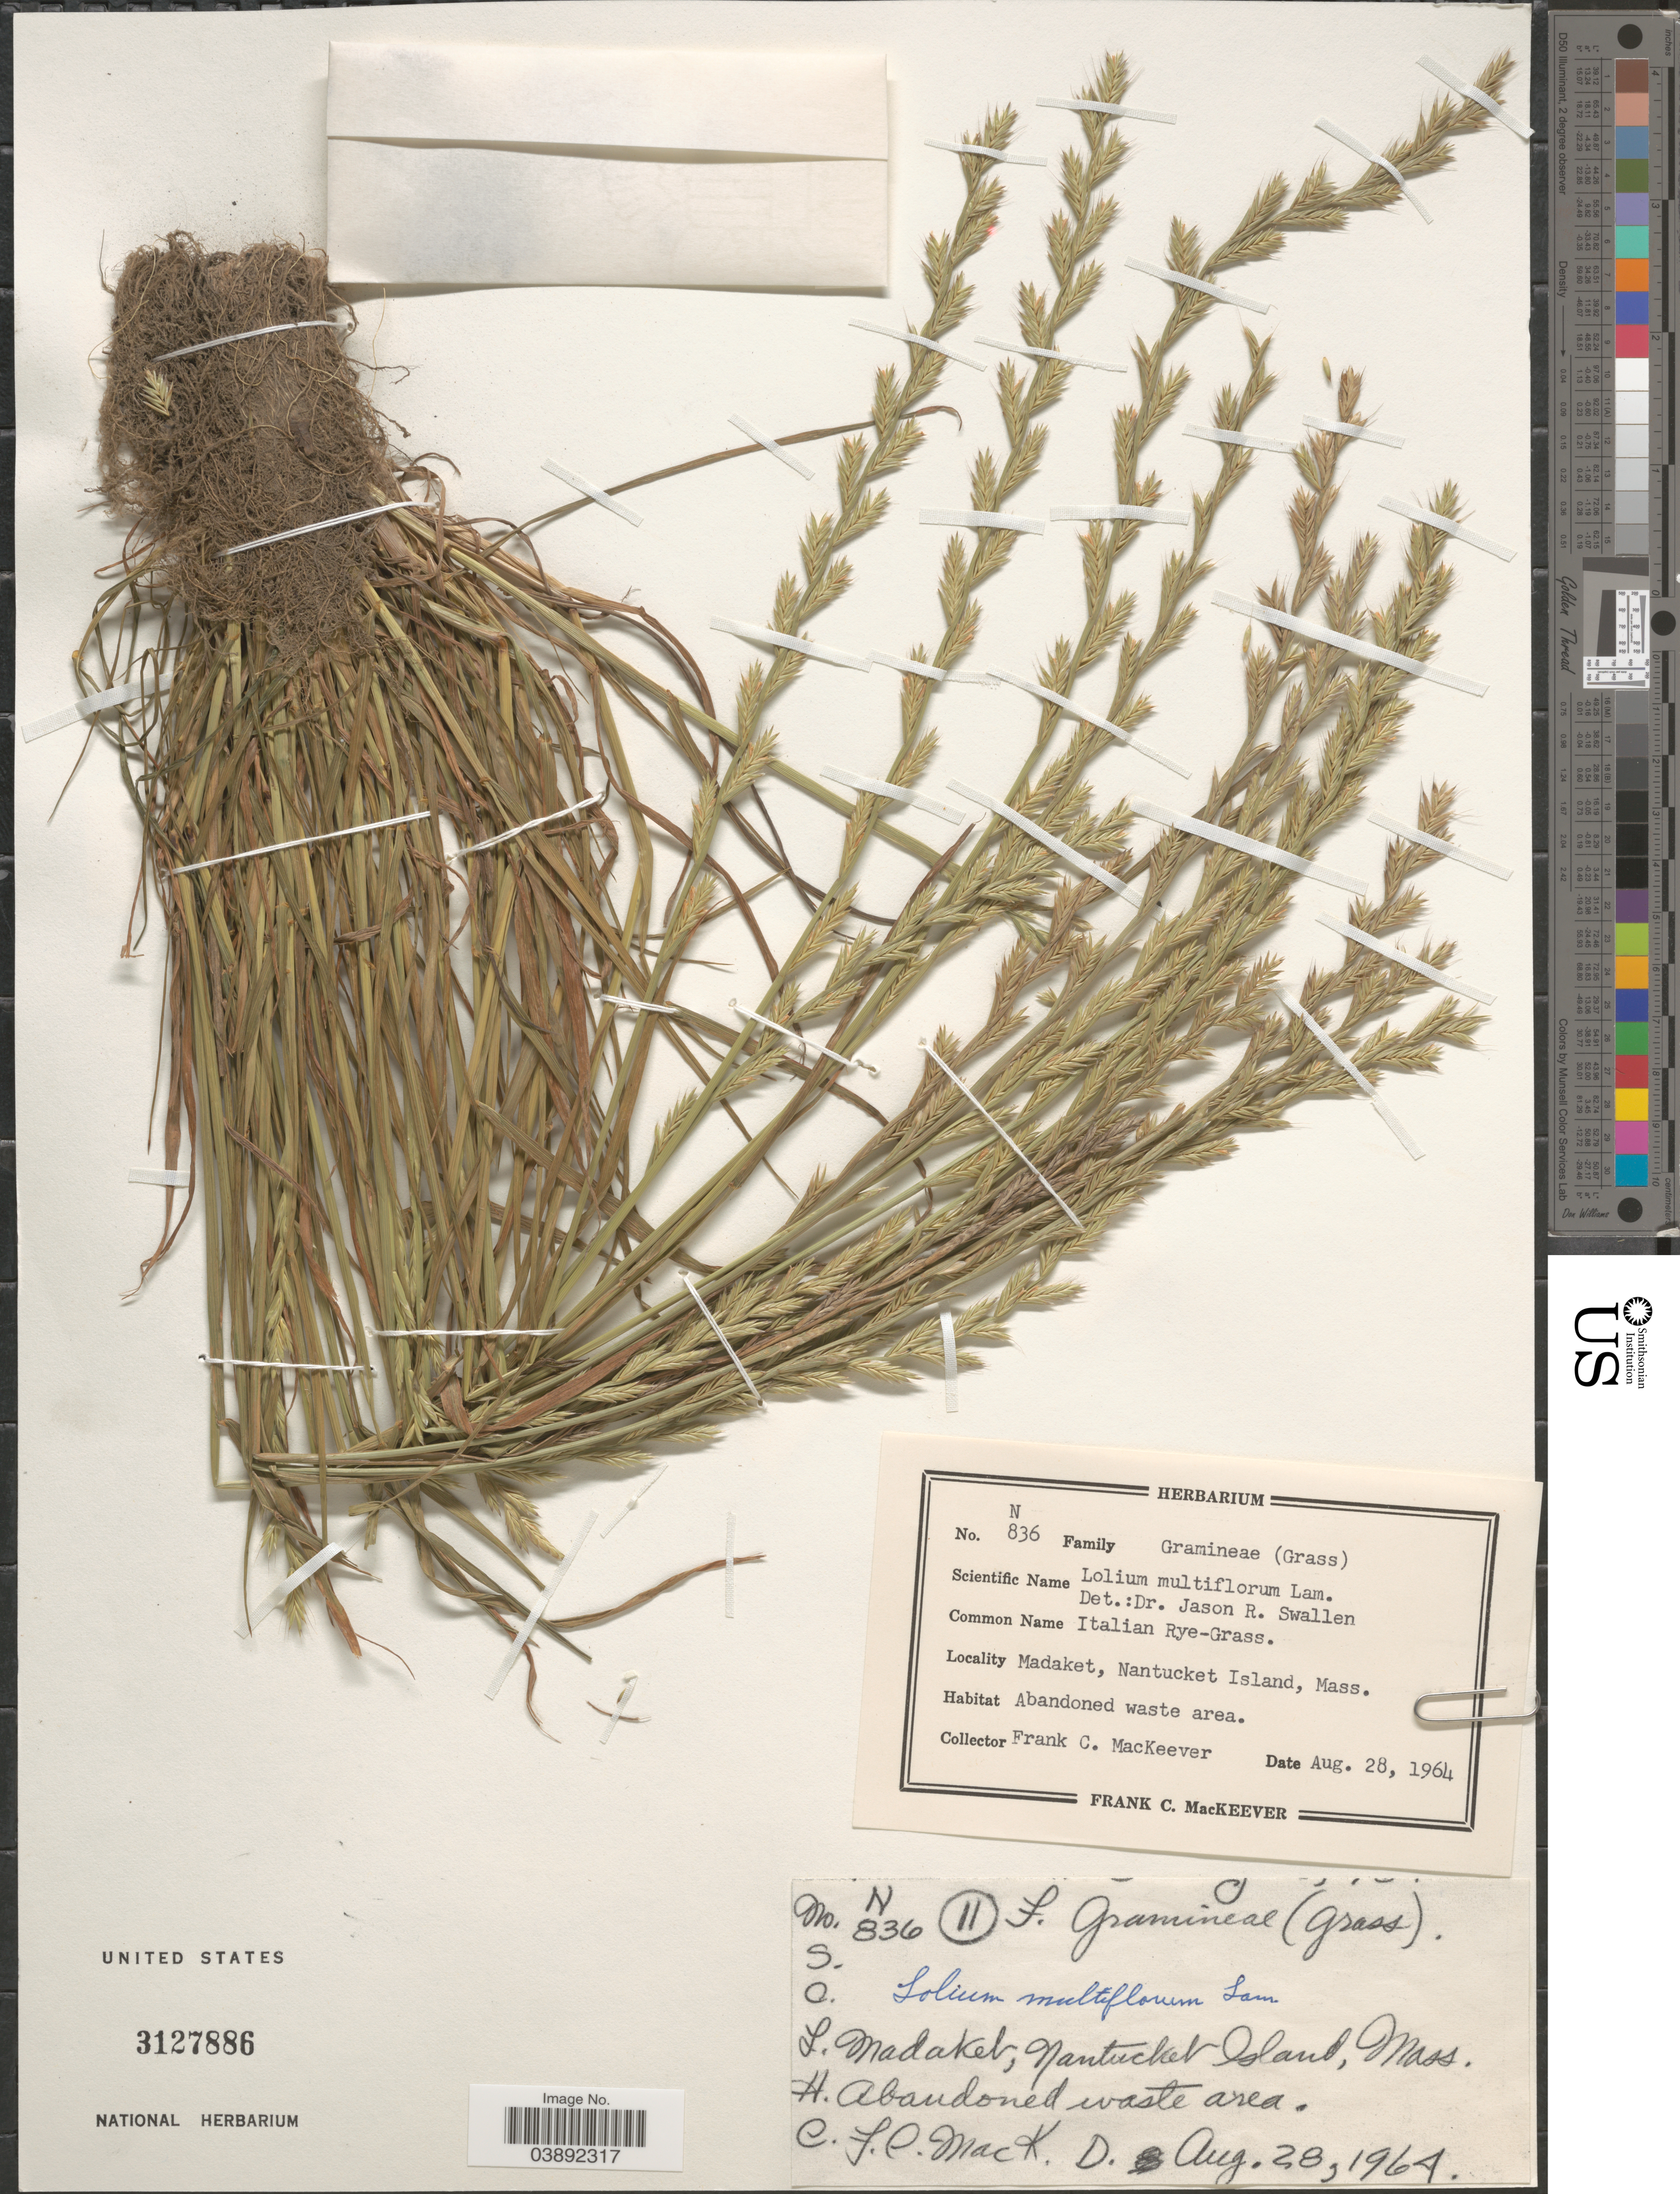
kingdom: Plantae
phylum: Tracheophyta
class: Liliopsida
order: Poales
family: Poaceae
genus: Lolium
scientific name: Lolium multiflorum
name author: Lam.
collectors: F. C. MacKeever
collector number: N836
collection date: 1964-08-28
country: United States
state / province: Massachusetts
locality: Madaket, Nantucket Island. Abandoned waste area.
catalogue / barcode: US 3127886